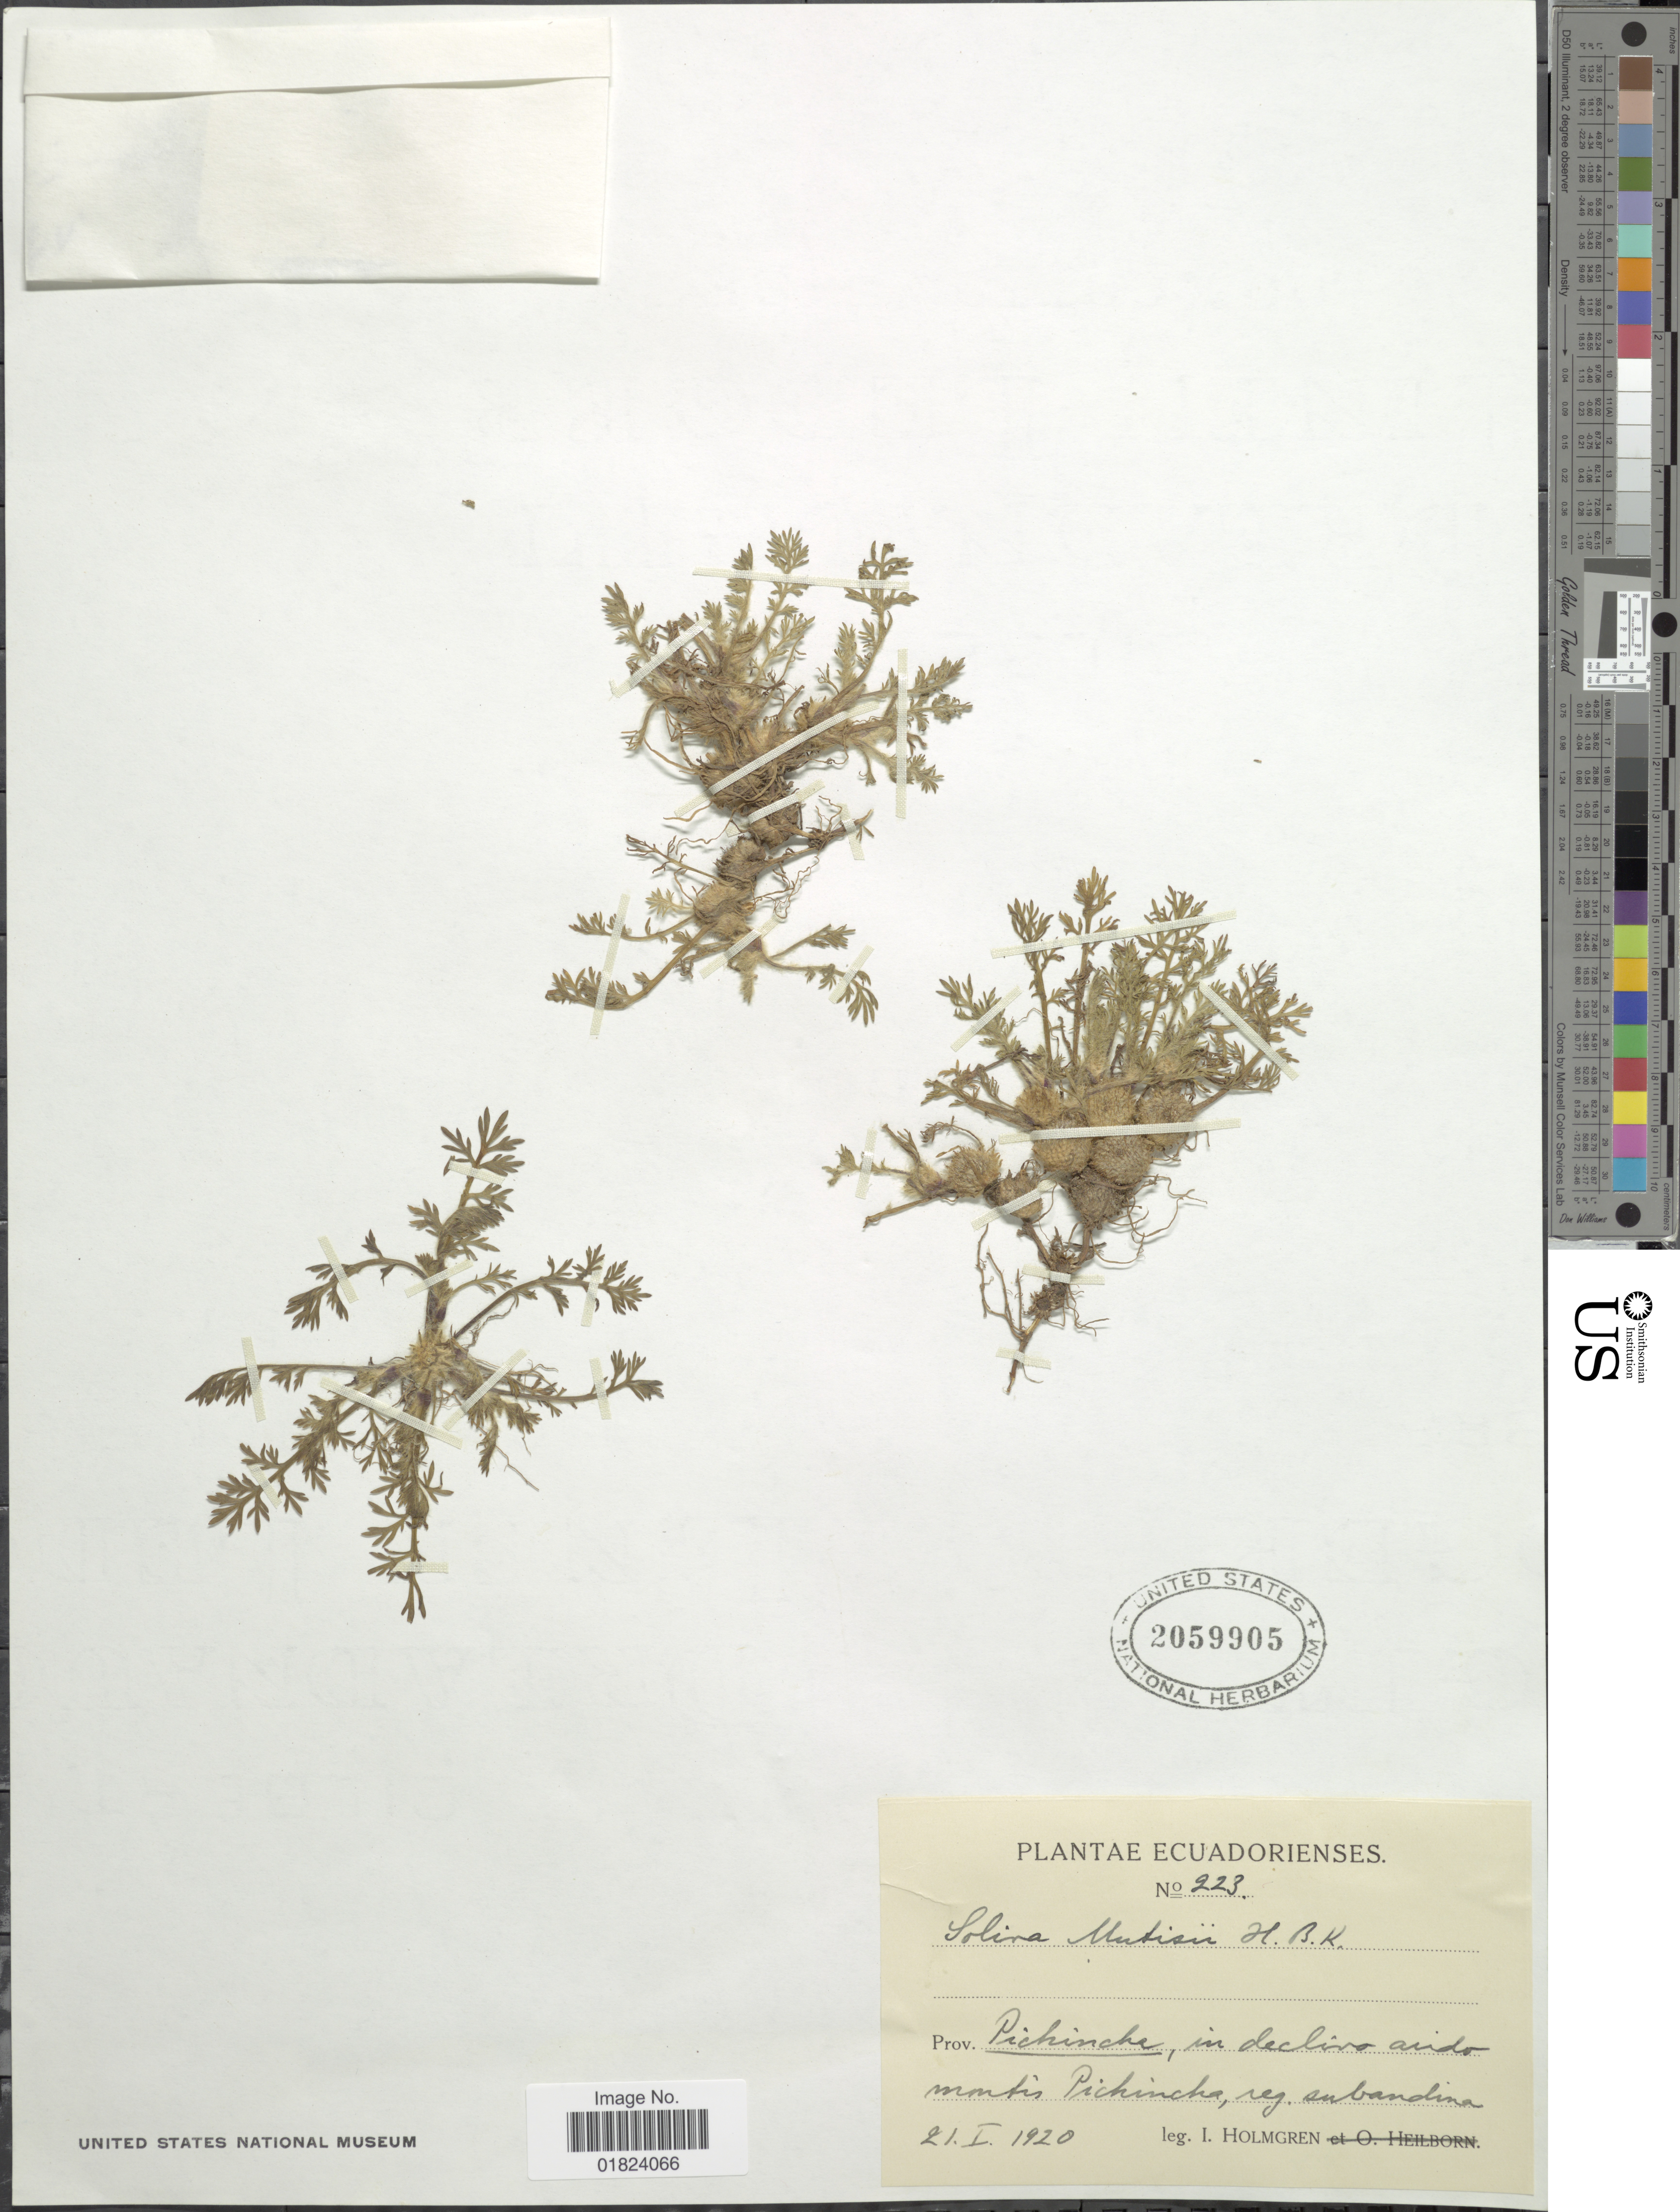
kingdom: Plantae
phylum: Tracheophyta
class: Magnoliopsida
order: Asterales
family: Asteraceae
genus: Soliva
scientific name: Soliva mutisii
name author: Kunth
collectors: I. Holmgren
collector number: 223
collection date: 1920-01-21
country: Ecuador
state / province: Pichincha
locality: In declivo arido montis Pichincha, reg. subandina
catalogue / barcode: US 2059905